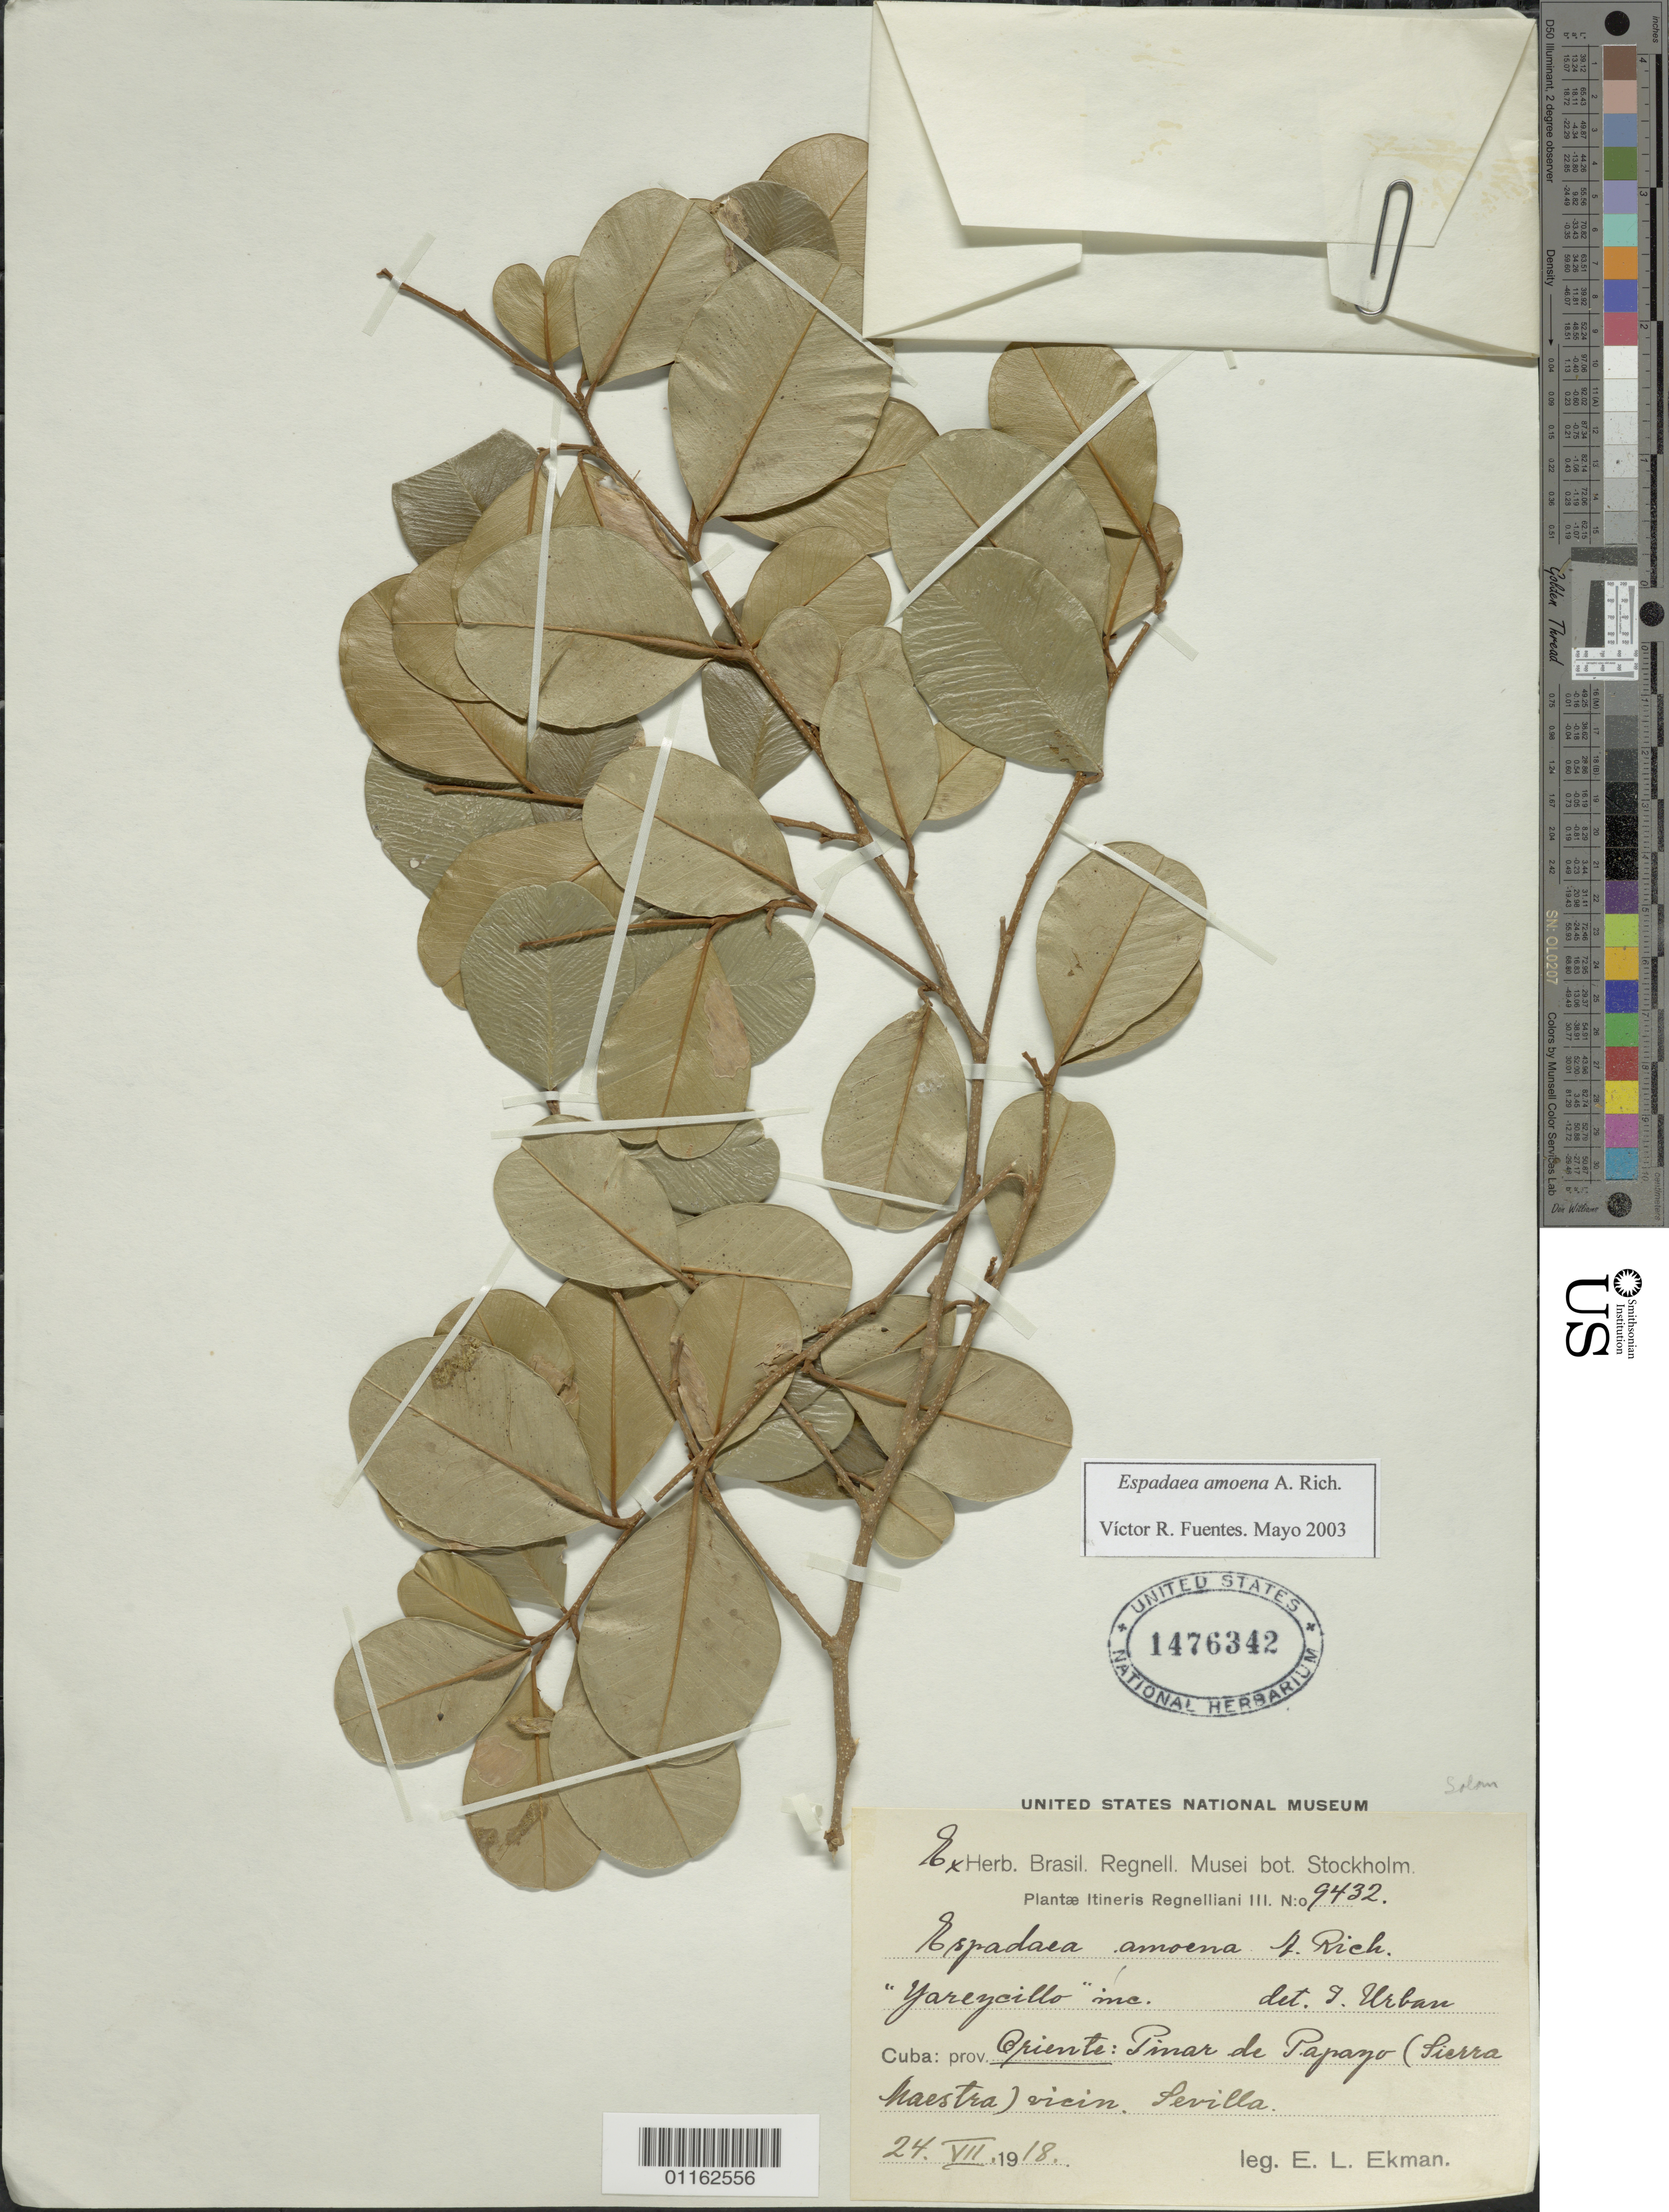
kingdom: Plantae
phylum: Tracheophyta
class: Magnoliopsida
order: Solanales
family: Solanaceae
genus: Espadaea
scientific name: Espadaea amoena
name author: A. Rich.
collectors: E. L. Ekman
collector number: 9432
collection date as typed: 24 Jul 1918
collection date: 1918-07-24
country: Cuba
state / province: Oriente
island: Cuba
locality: Pinar de Papayo (Sierra Naestra)vicinity of Servilla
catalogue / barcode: US 1476342